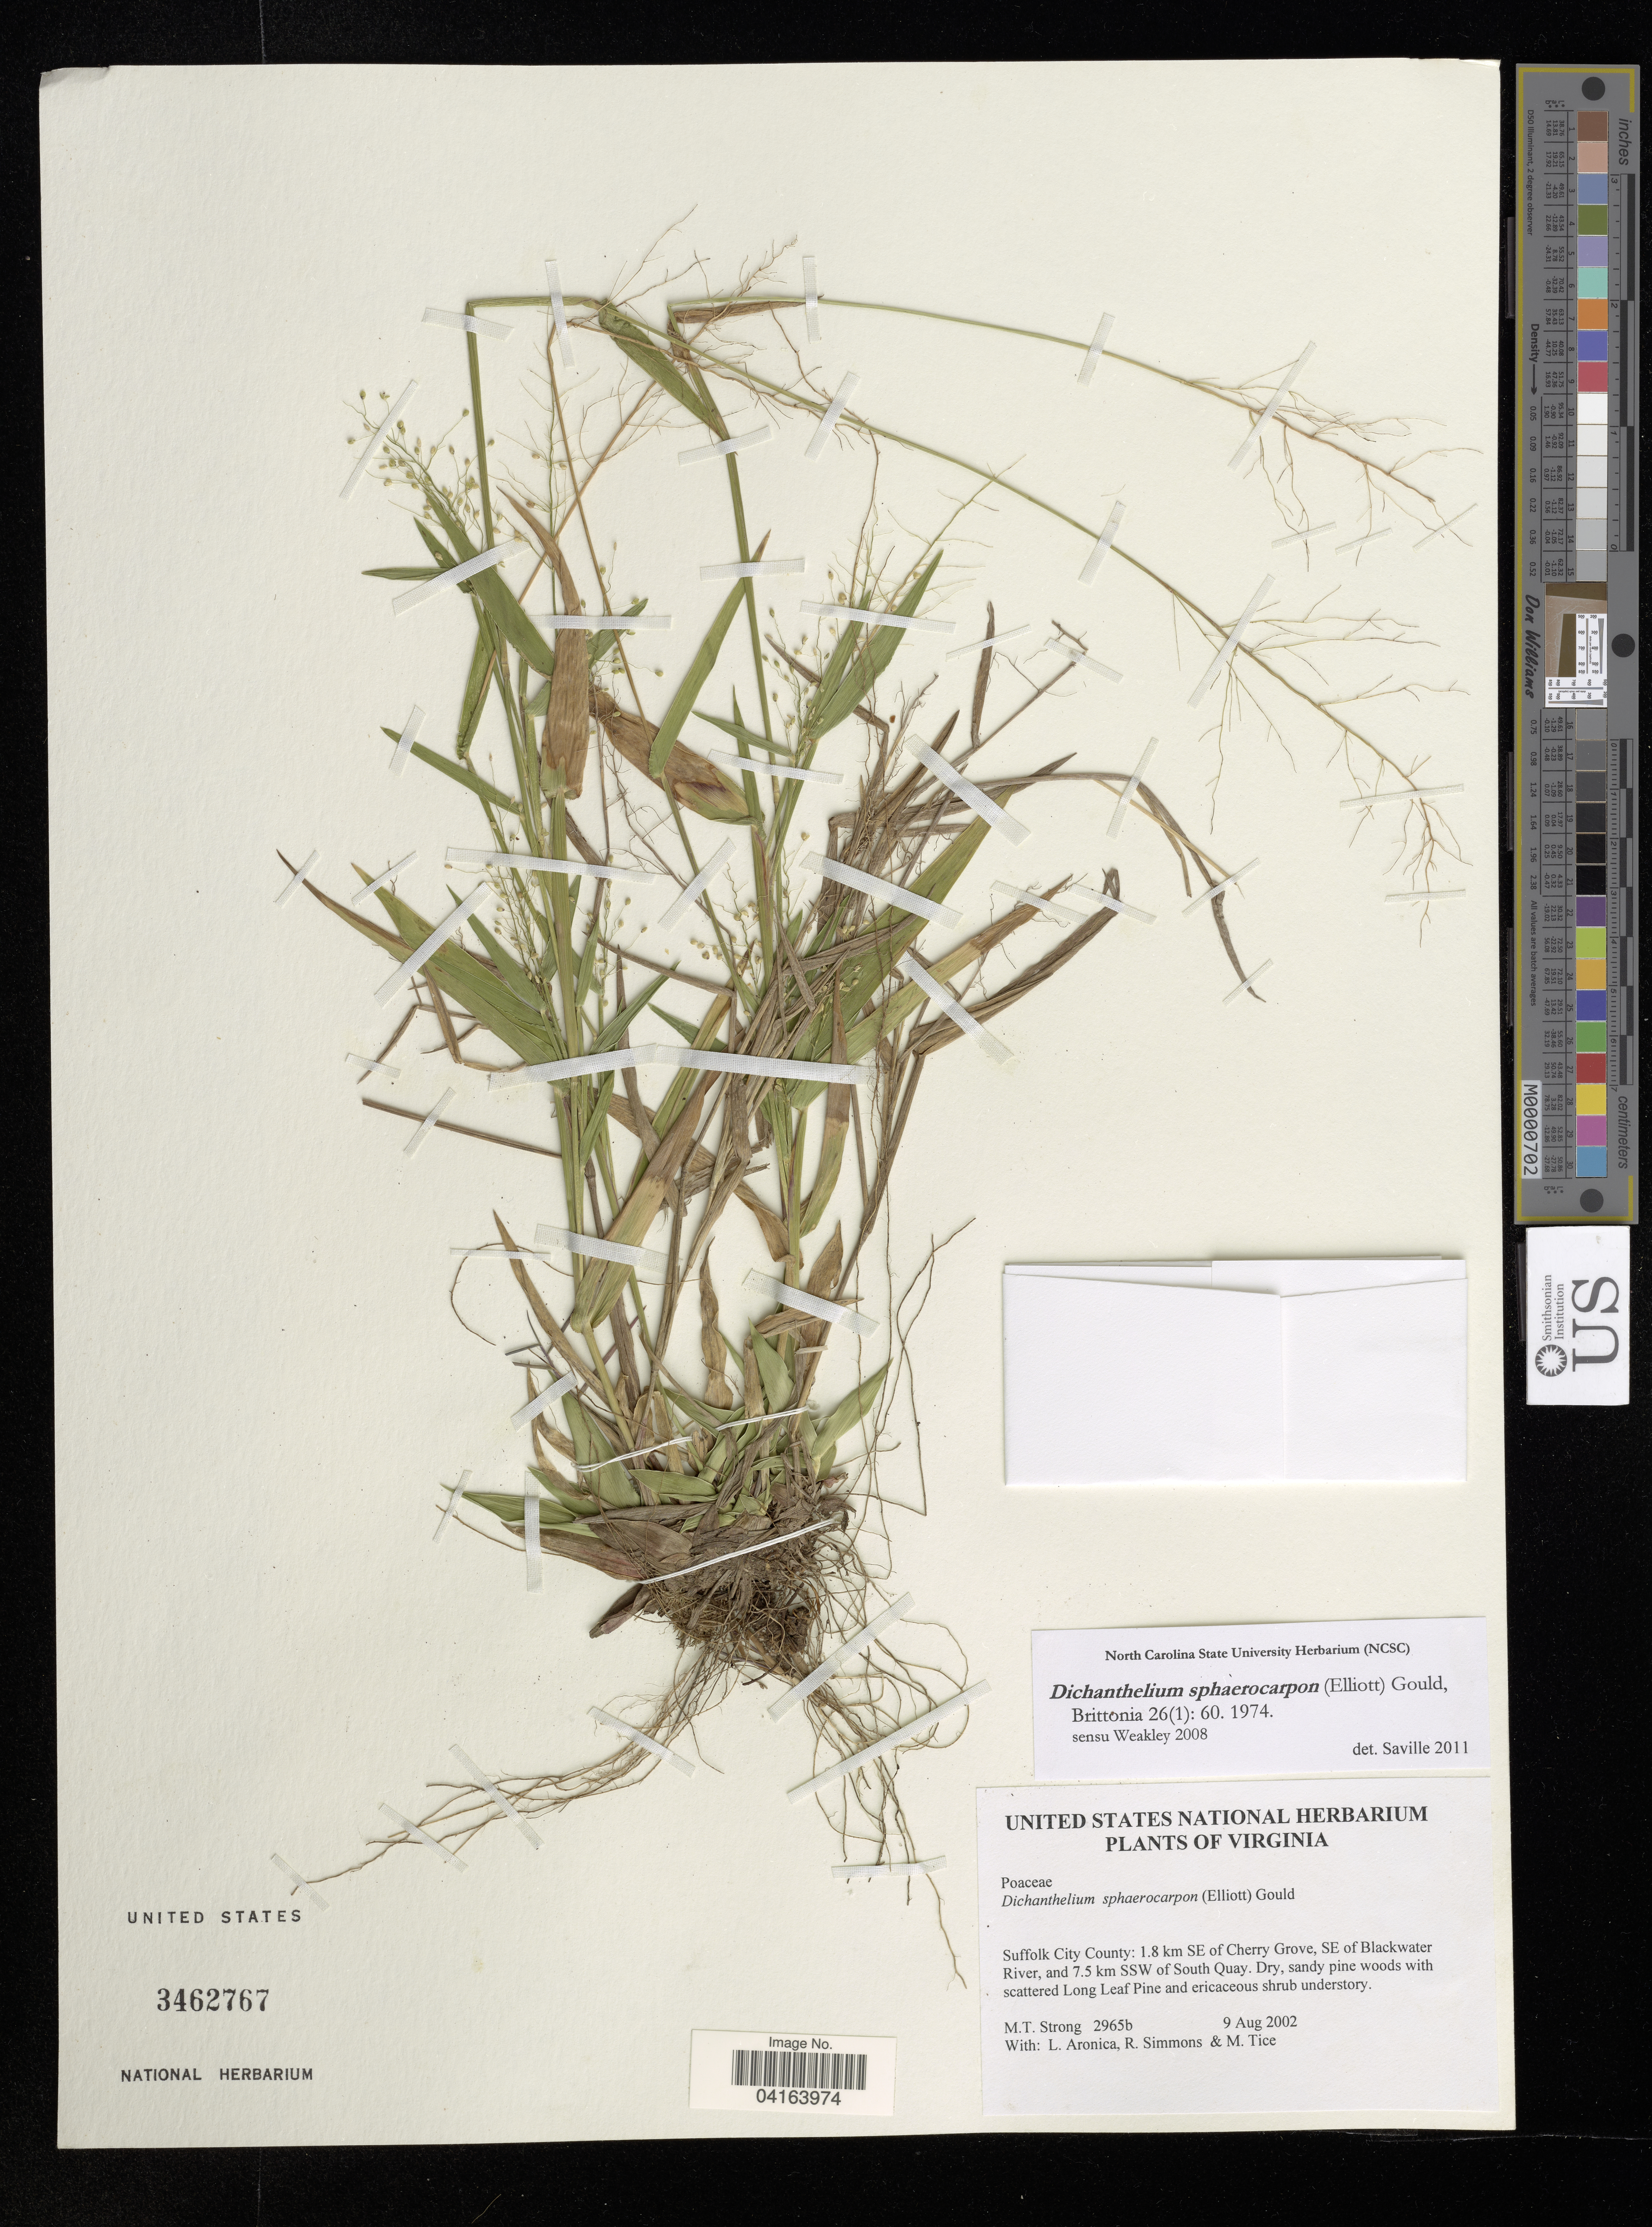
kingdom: Plantae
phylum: Tracheophyta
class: Liliopsida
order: Poales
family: Poaceae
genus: Dichanthelium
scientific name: Dichanthelium sphaerocarpon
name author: (Elliott) Gould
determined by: Saville, A. C., (NCSC), North Carolina State University (UNITED STATES)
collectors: M. T. Strong, L. Aronica, R. Simmons & M. Tice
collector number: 2965b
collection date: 2002-08-09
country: United States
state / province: Virginia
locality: Suffolk City County: 1.8 km SE of Cherry Grove, SE of Blackwater River, and 7.5 km SSW of South Quay.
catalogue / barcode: US 3462767